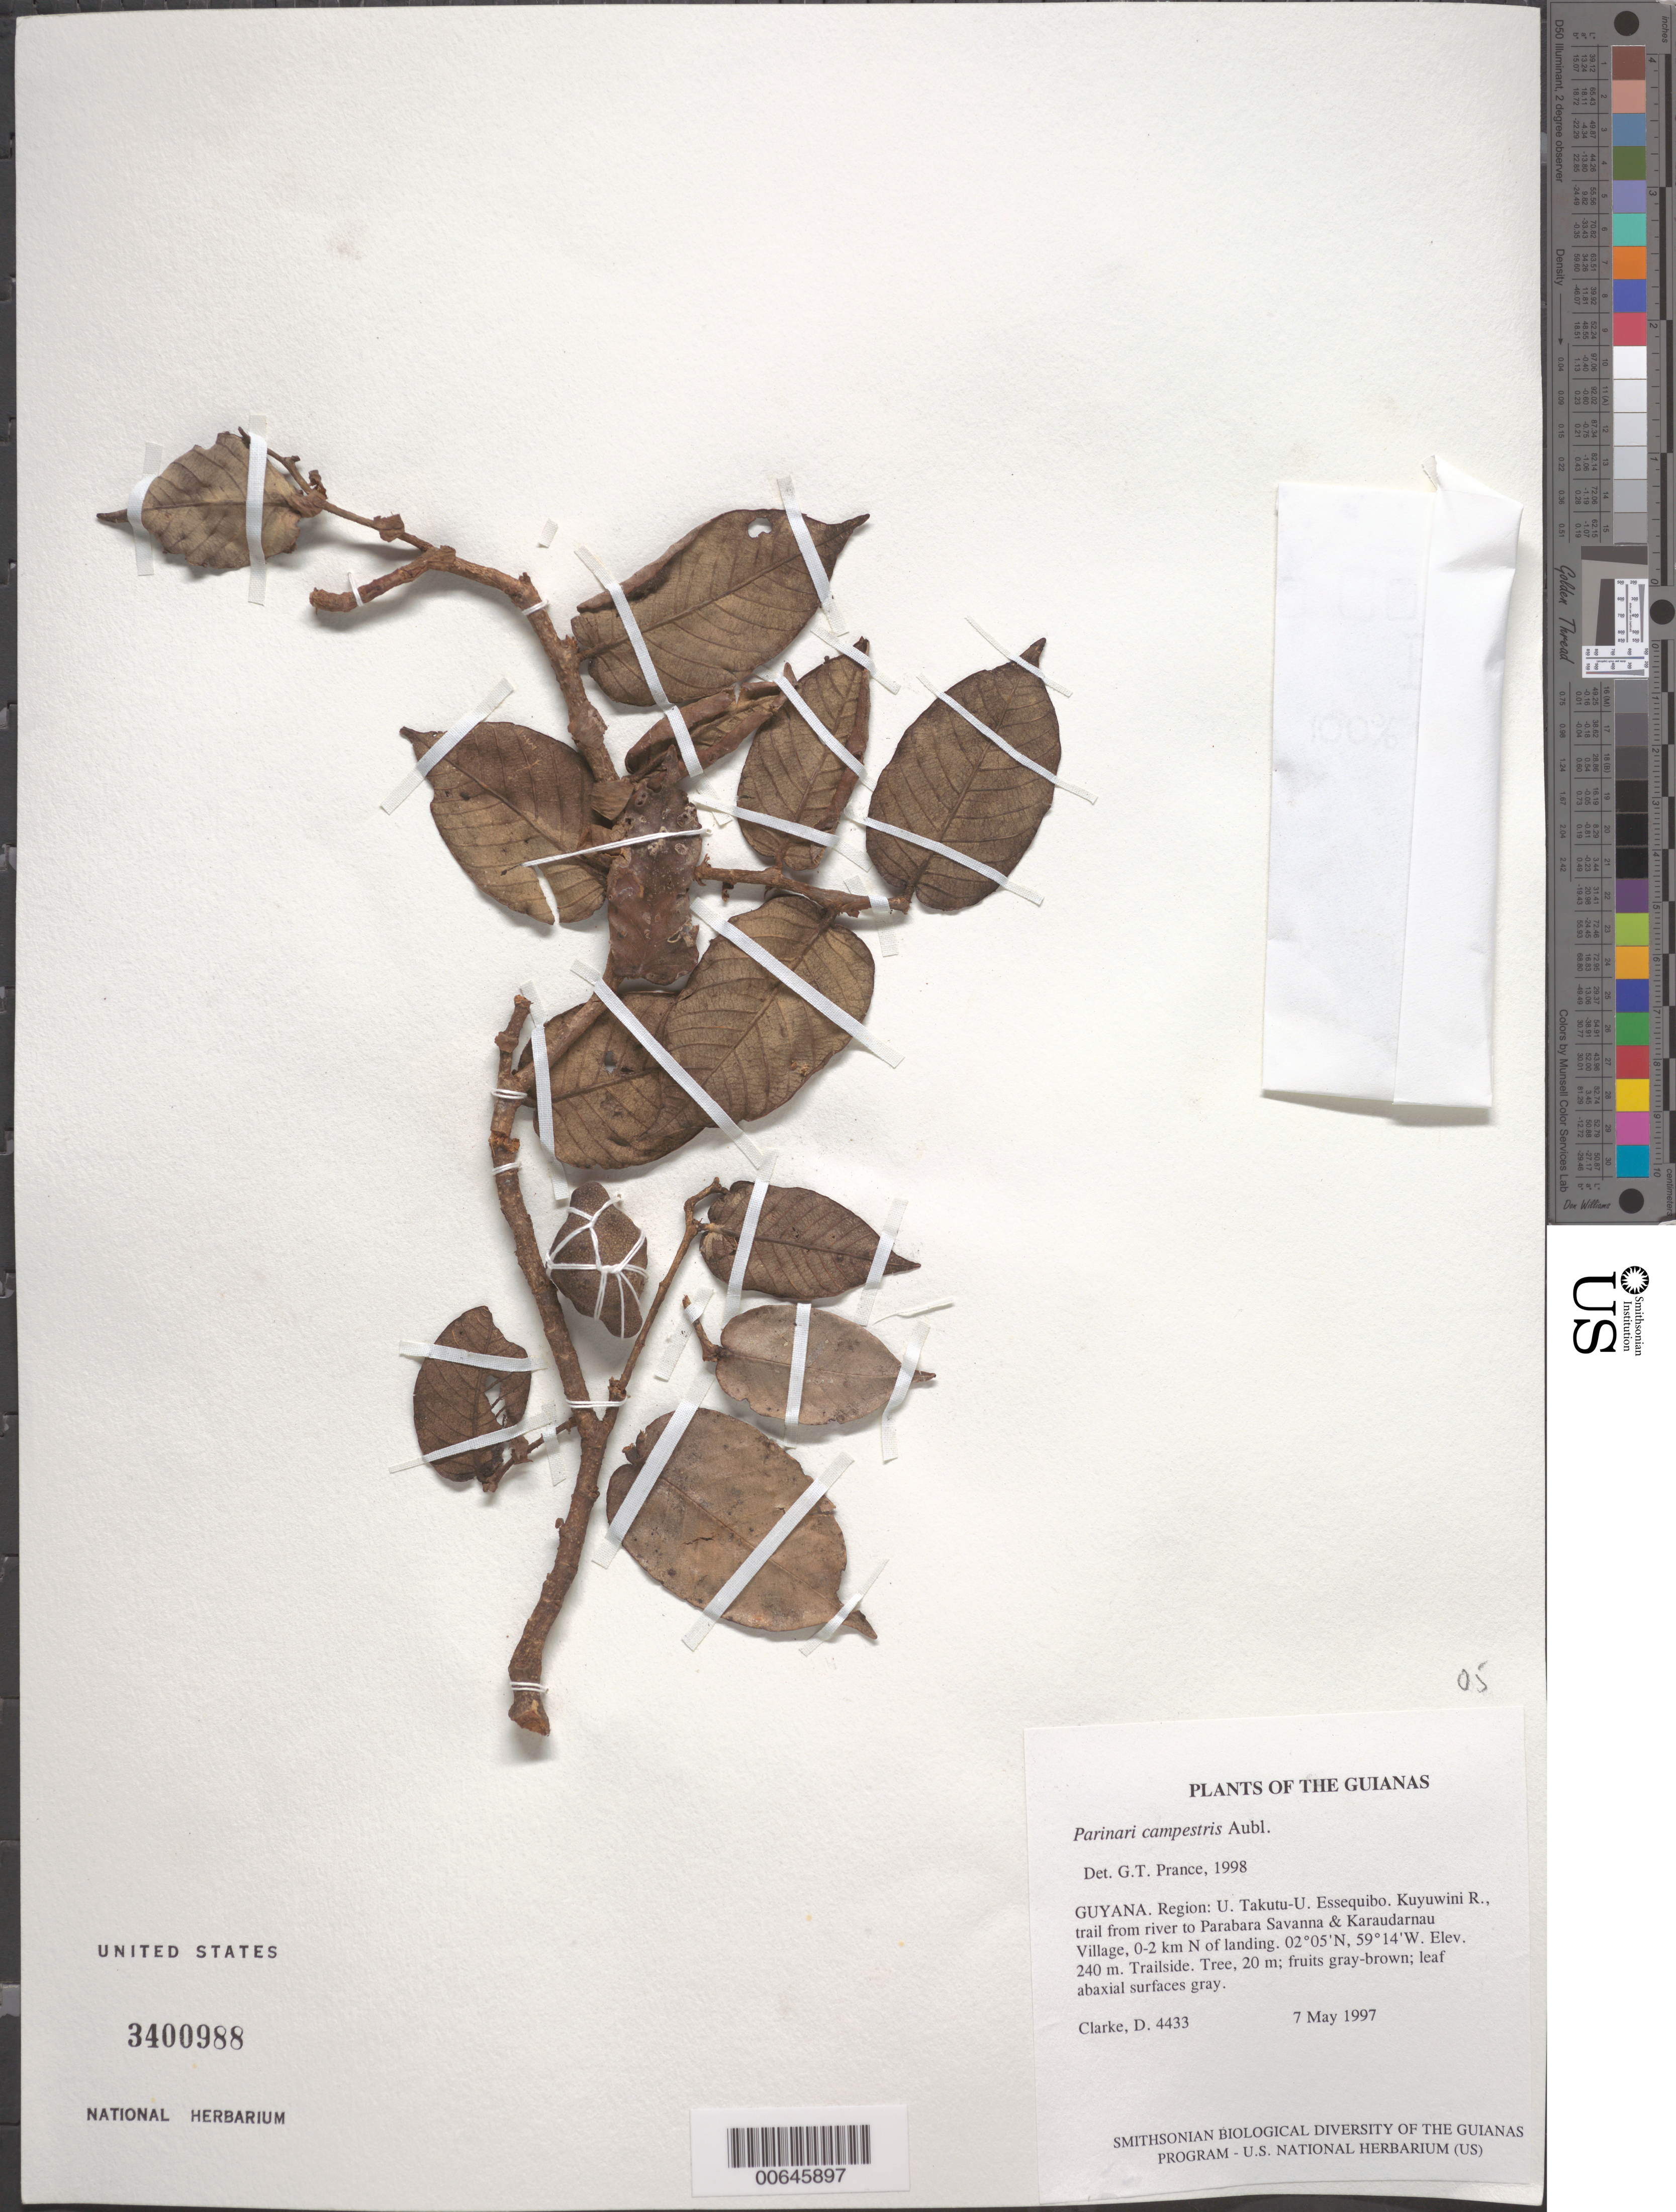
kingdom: Plantae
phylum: Tracheophyta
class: Magnoliopsida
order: Malpighiales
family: Chrysobalanaceae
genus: Parinari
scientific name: Parinari campestris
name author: Aubl.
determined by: Prance, G. T.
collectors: H. D. Clarke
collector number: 4433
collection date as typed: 7 May 1997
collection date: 1997-05-07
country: Guyana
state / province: U. Takutu-U. Essequibo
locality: Kuyuwini R., trail from river to Parabara Savanna & Karaudarnau Village, 0-2 km N of landing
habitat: Trailside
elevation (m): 240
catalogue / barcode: US 3400988